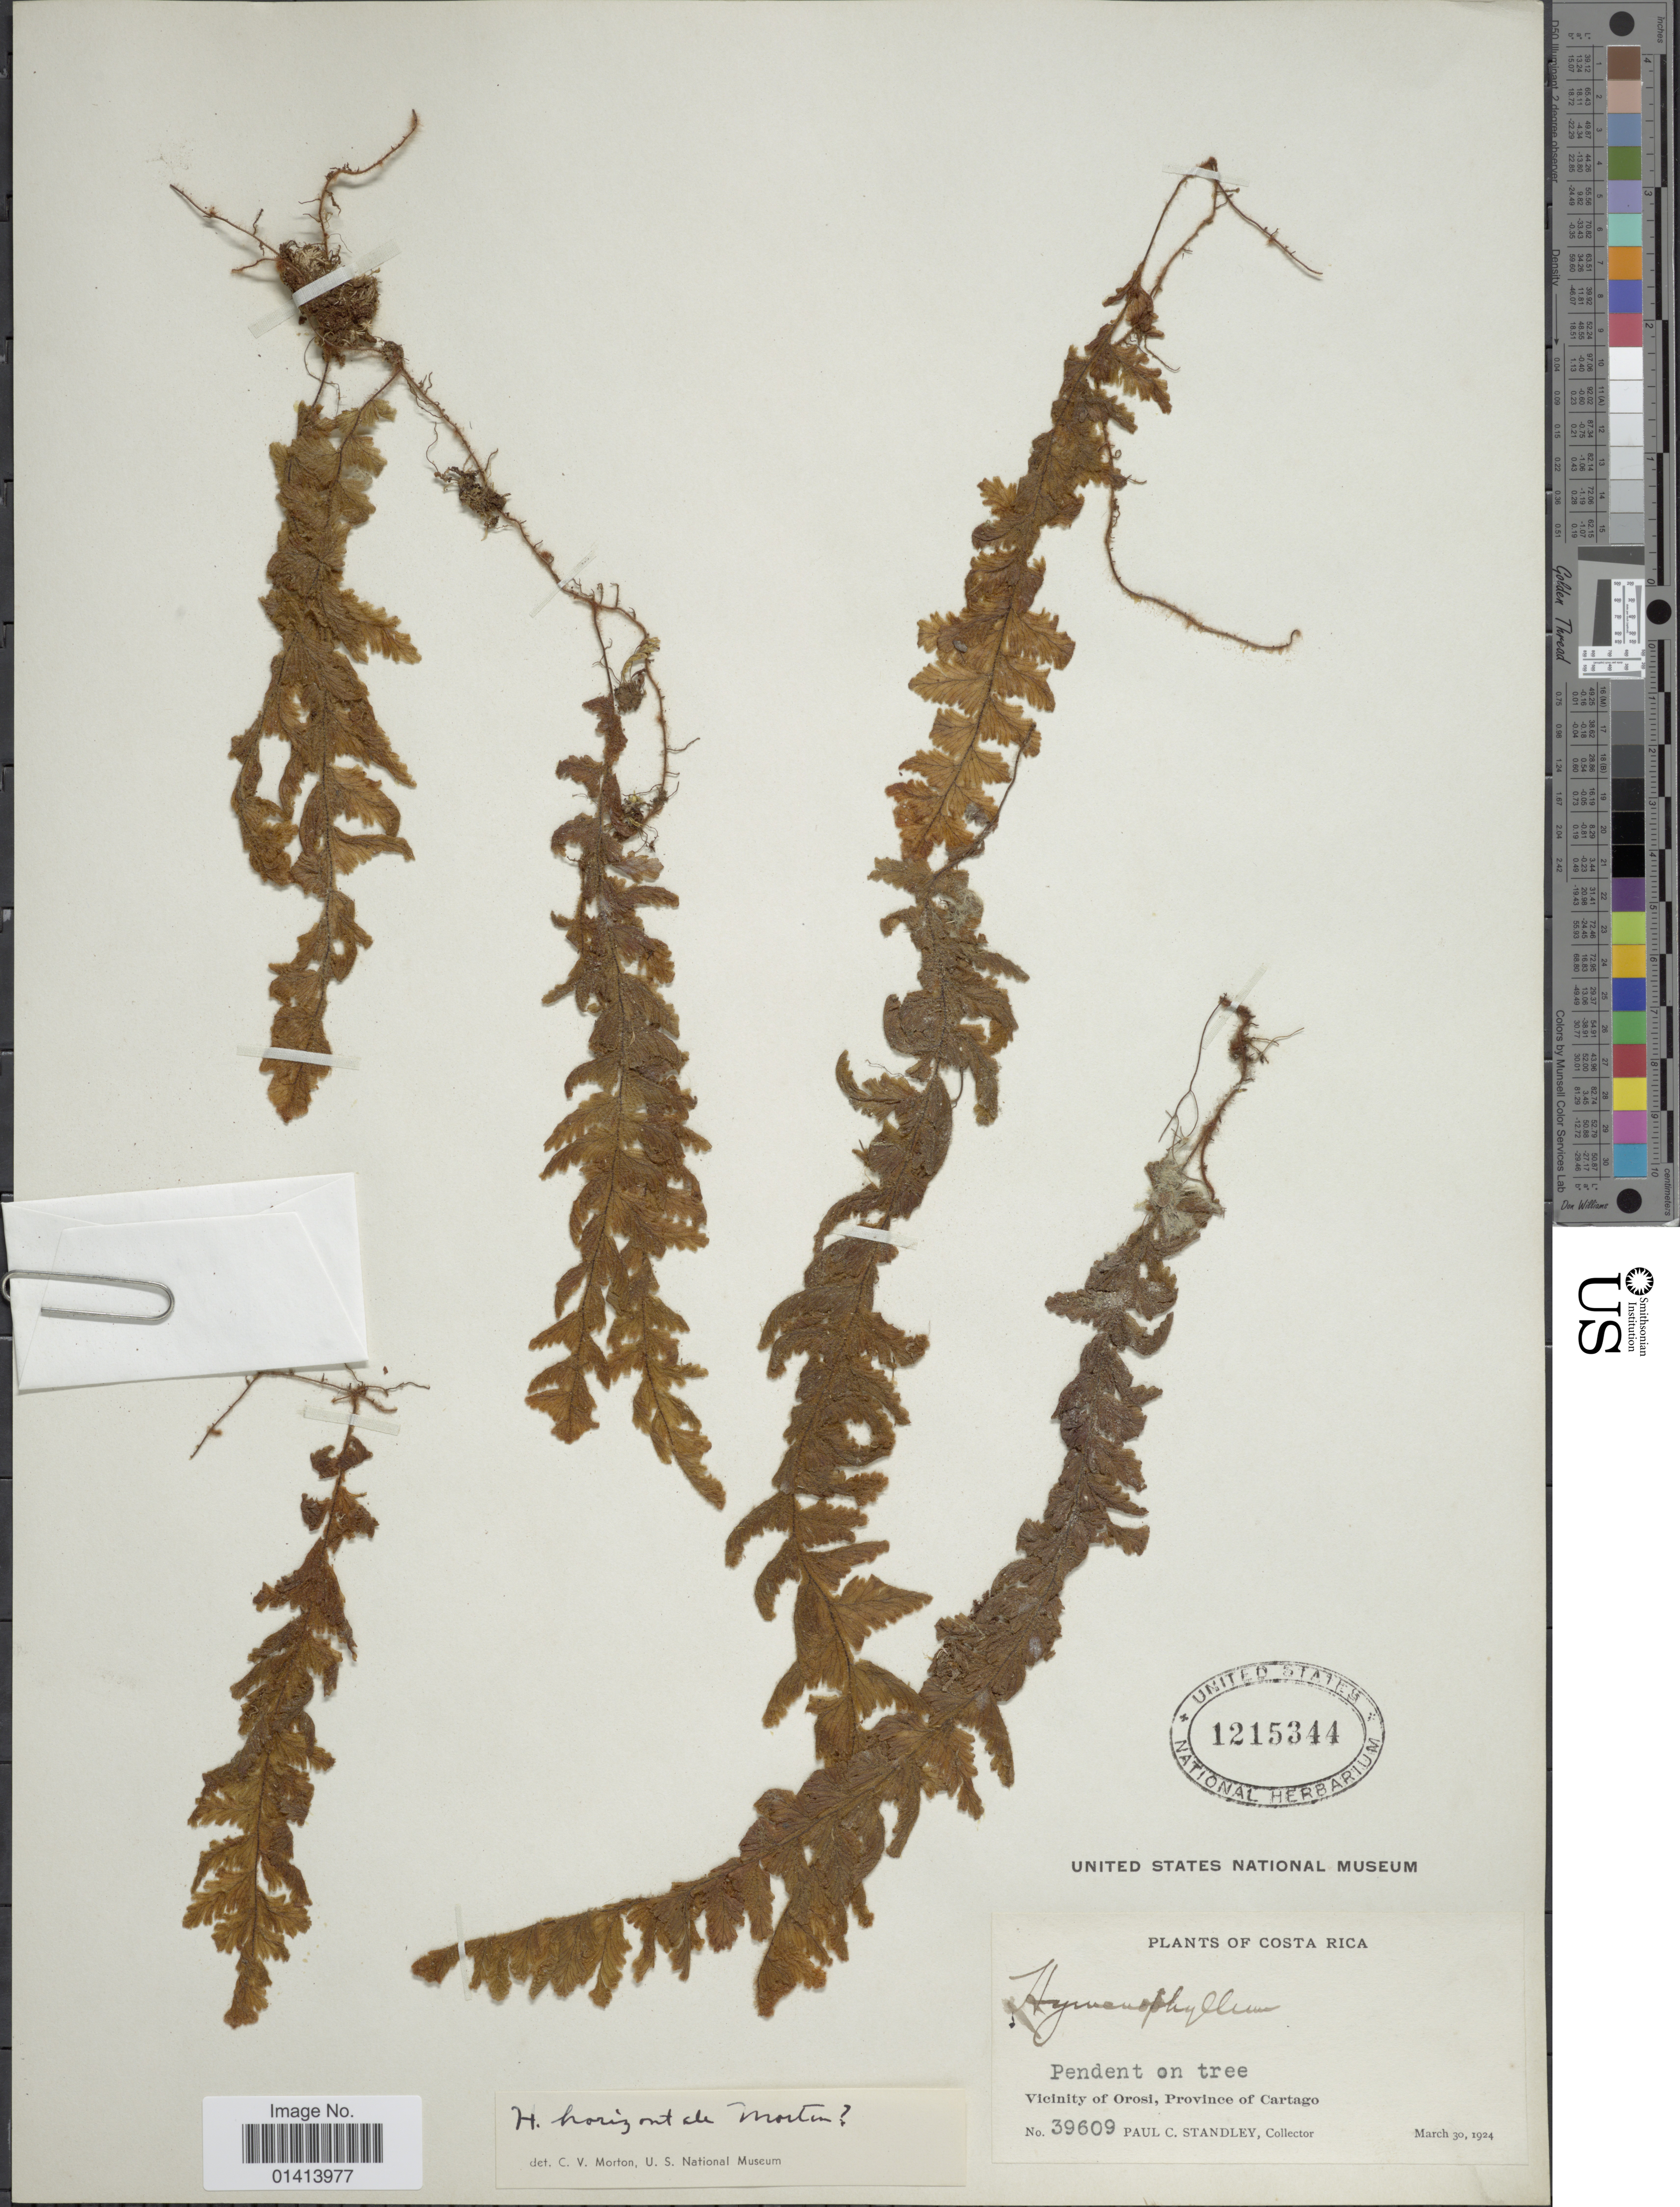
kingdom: Plantae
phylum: Tracheophyta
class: Polypodiopsida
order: Hymenophyllales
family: Hymenophyllaceae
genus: Hymenophyllum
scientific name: Hymenophyllum horizontale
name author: C.V. Morton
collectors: P. C. Standley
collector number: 39609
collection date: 1924-03-30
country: Costa Rica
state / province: Cartago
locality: Vicinity of Orosi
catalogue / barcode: US 1215344